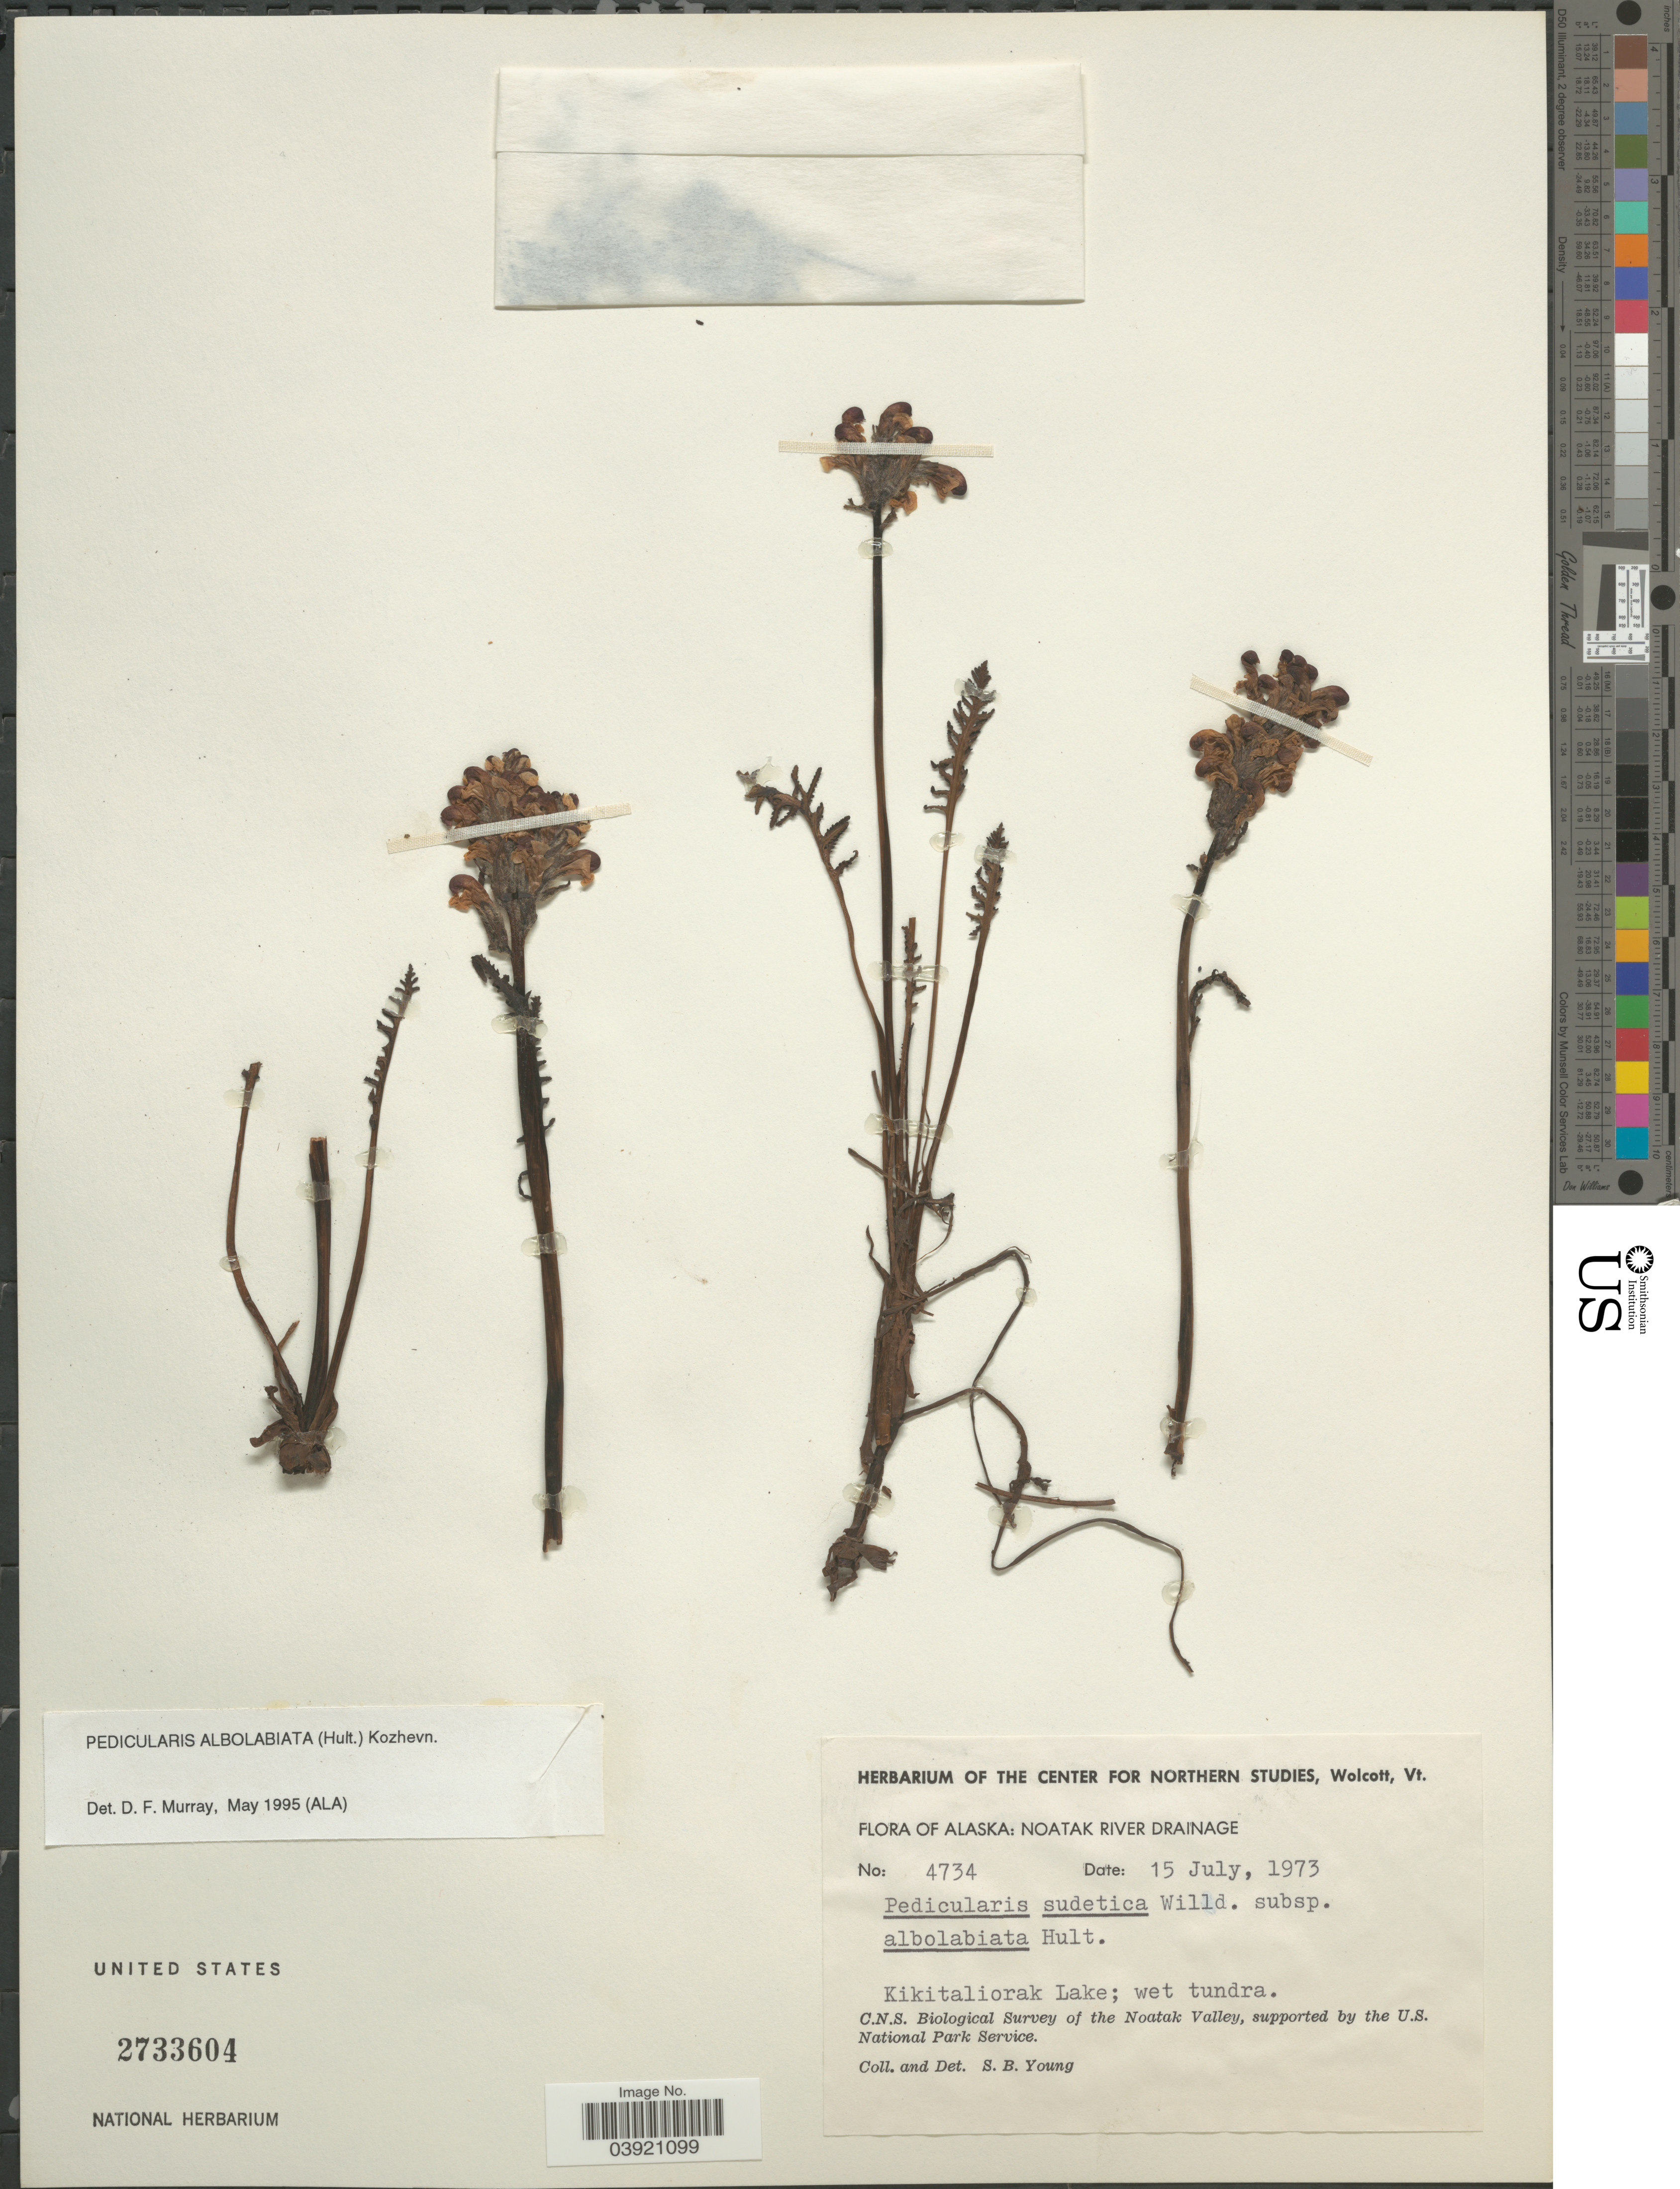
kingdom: Plantae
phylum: Tracheophyta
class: Magnoliopsida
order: Lamiales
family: Orobanchaceae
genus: Pedicularis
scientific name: Pedicularis albolabiata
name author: (Hultén) Kozhevn.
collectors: S. Young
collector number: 4734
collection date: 1973-07-15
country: United States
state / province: Alaska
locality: Noatak River Drainage. Kikitaliorak Lake.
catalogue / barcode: US 2733604